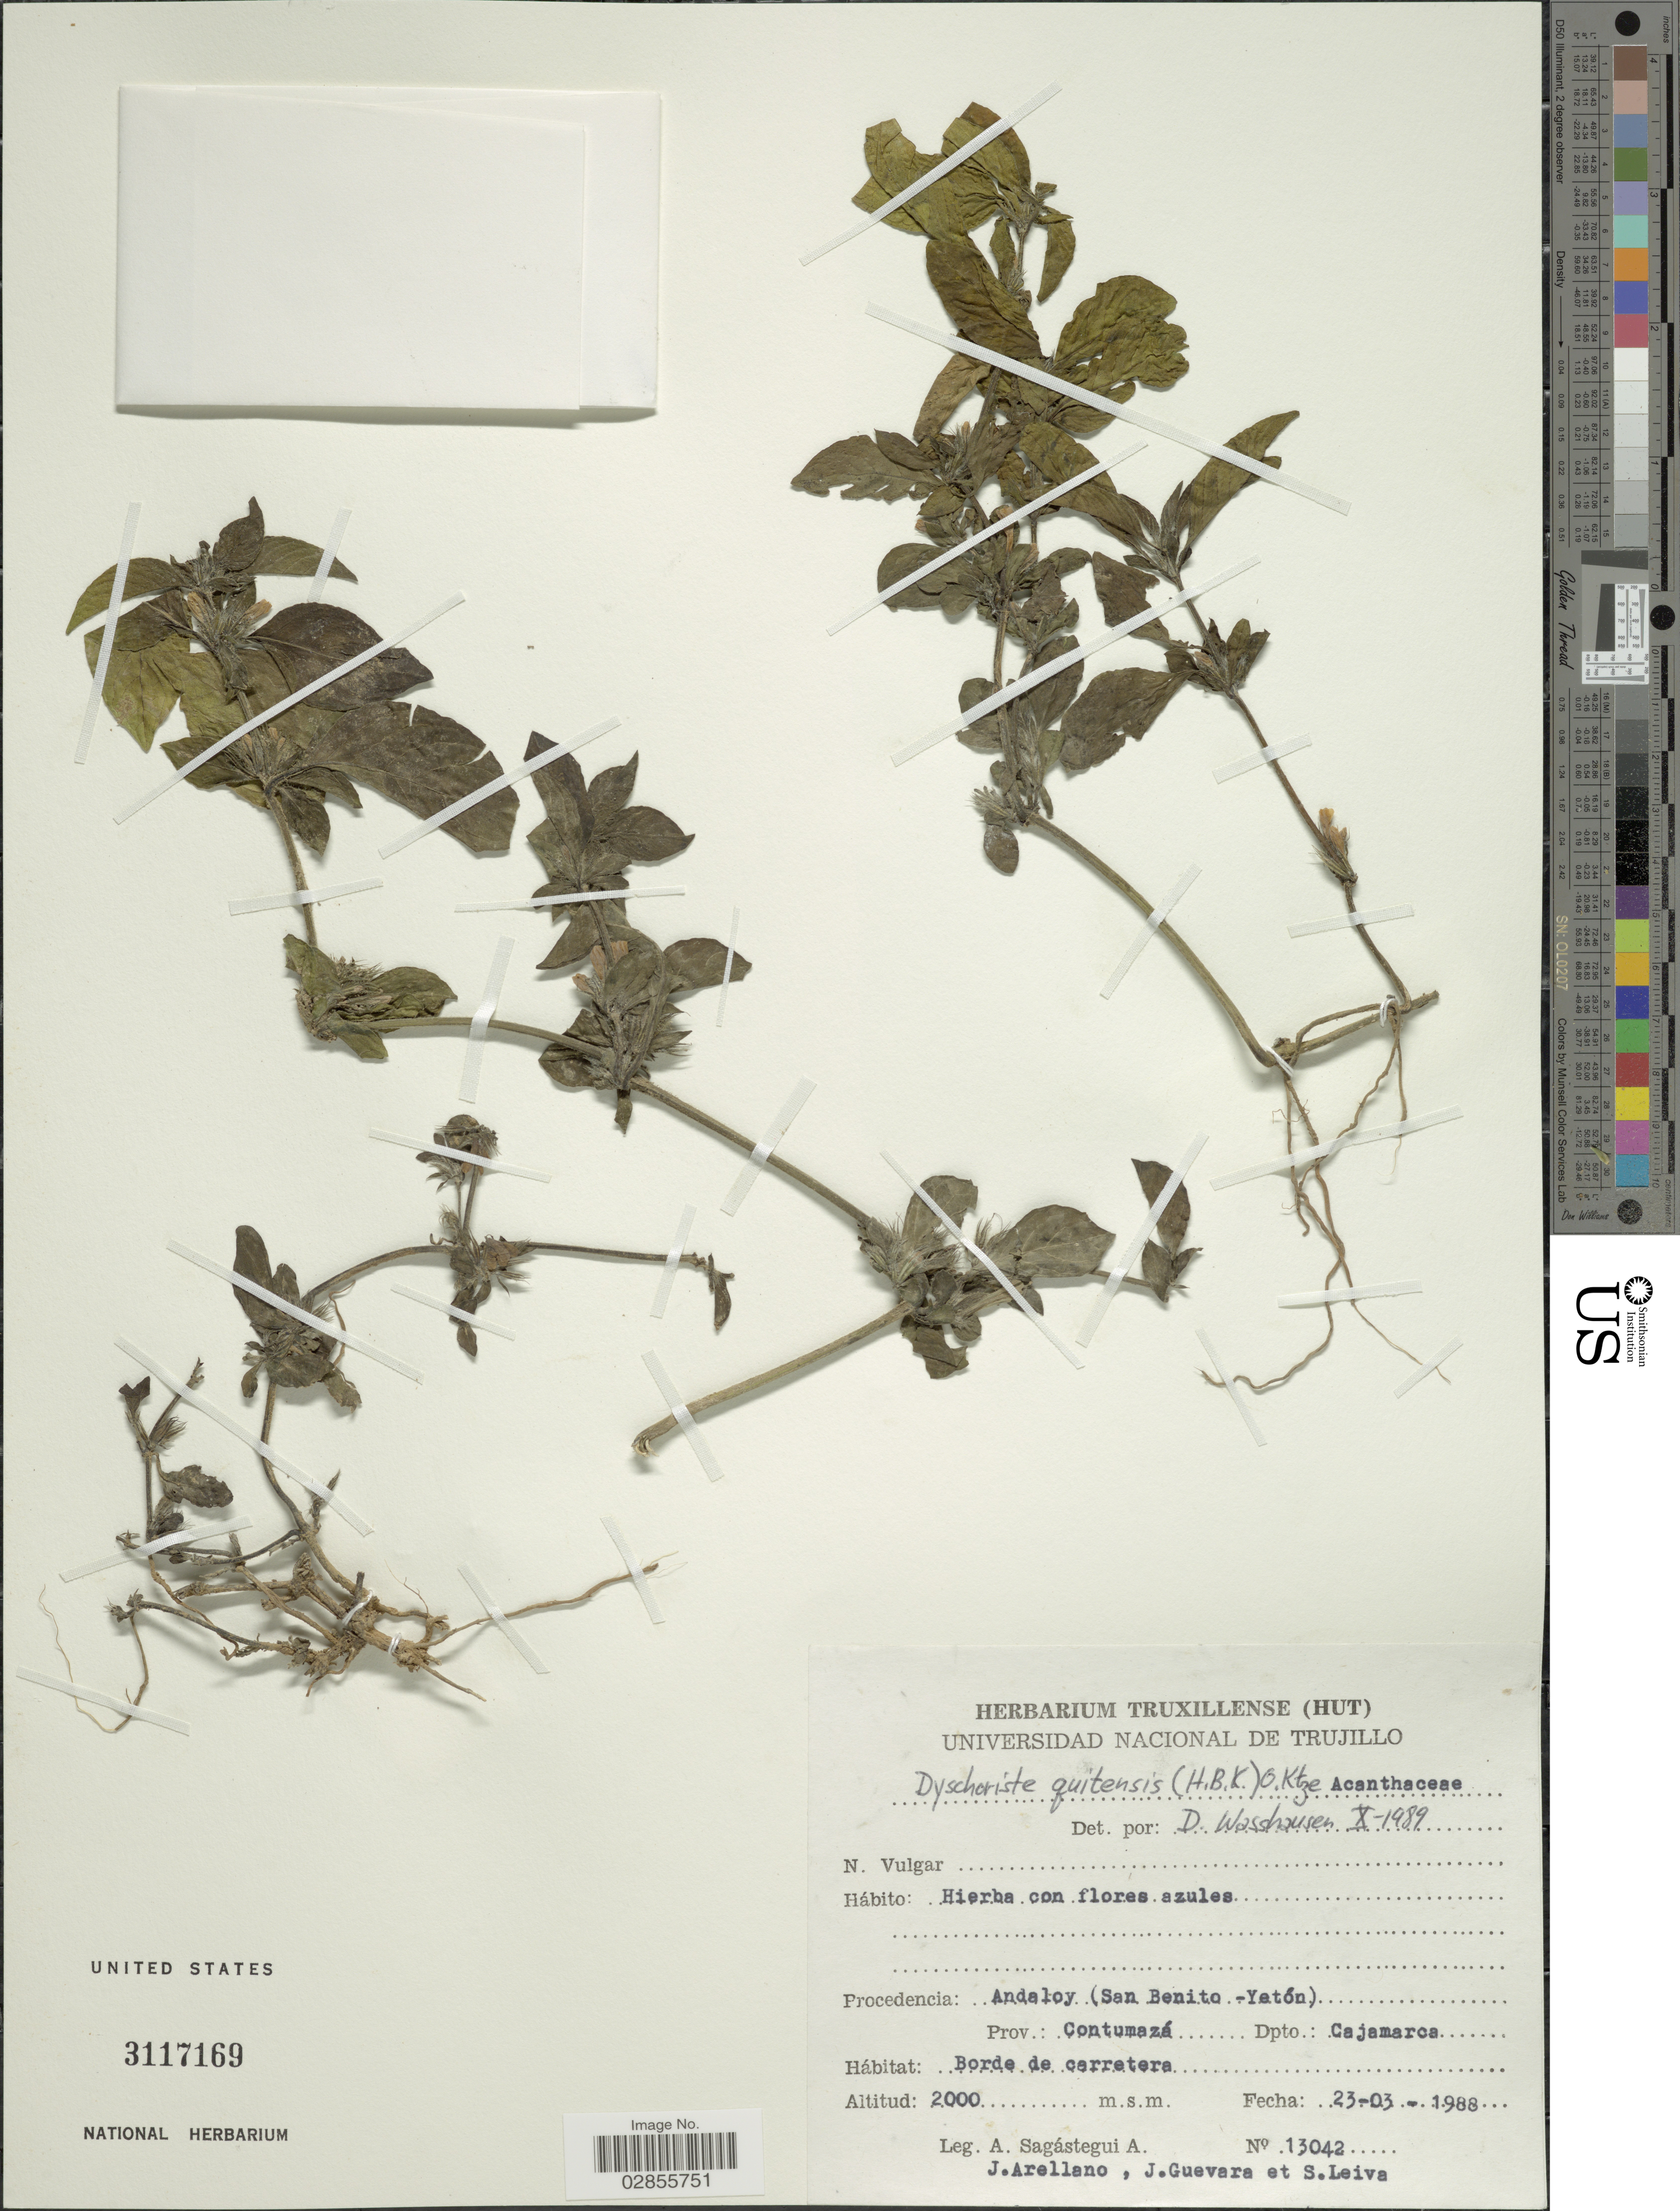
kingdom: Plantae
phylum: Tracheophyta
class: Magnoliopsida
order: Lamiales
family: Acanthaceae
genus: Dyschoriste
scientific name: Dyschoriste quitensis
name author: (Kunth) Kuntze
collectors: A. Sagástegui A., J. Arellano, J. Guevara & S. Leiva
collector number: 13042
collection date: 1988-03-23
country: Peru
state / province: Cajamarca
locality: Procedencia: Andaloy (San Benito - Yatón). Prov. Contumazá. Dpto. Cajamarca.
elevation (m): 2000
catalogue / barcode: US 3117169